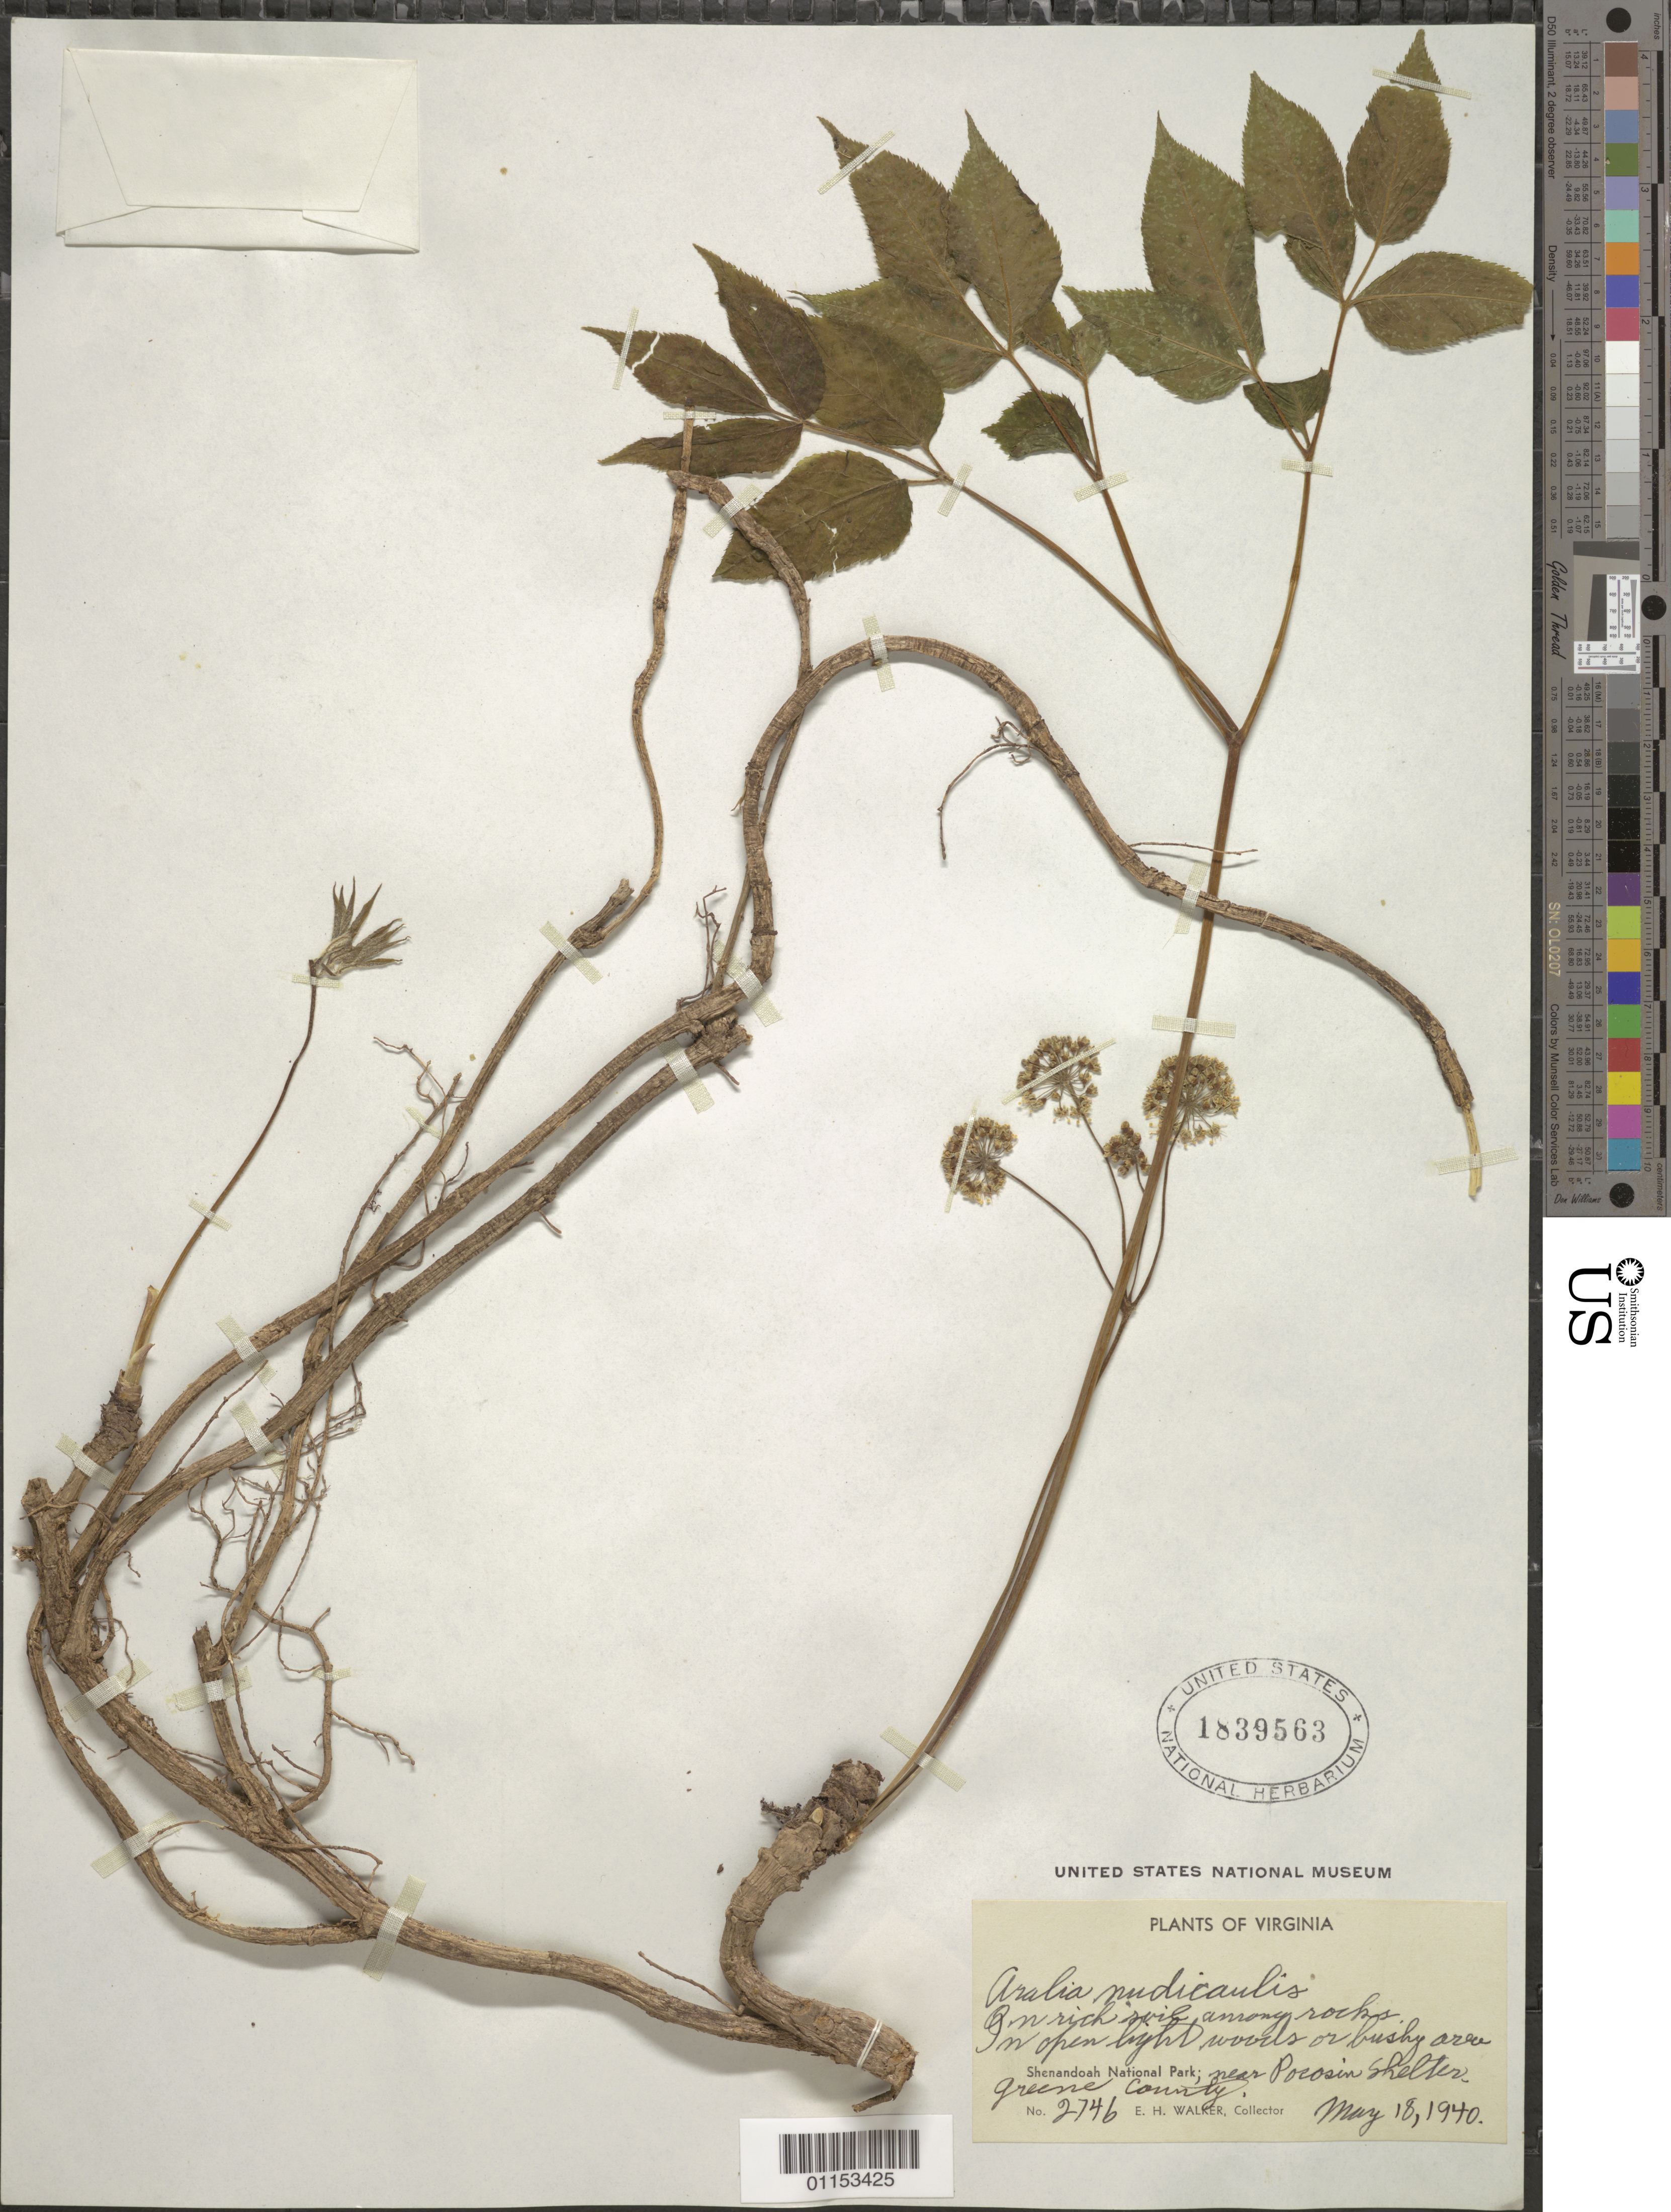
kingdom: Plantae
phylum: Tracheophyta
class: Magnoliopsida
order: Apiales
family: Araliaceae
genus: Aralia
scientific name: Aralia nudicaulis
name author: L.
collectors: E. H. Walker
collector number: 2746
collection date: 1940-05-18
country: United States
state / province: Virginia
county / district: Greene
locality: Shenandoah National Park. Pocosin Shelter.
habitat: Rich soil among rocks. In open light woods or bushy area.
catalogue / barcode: US 1839563